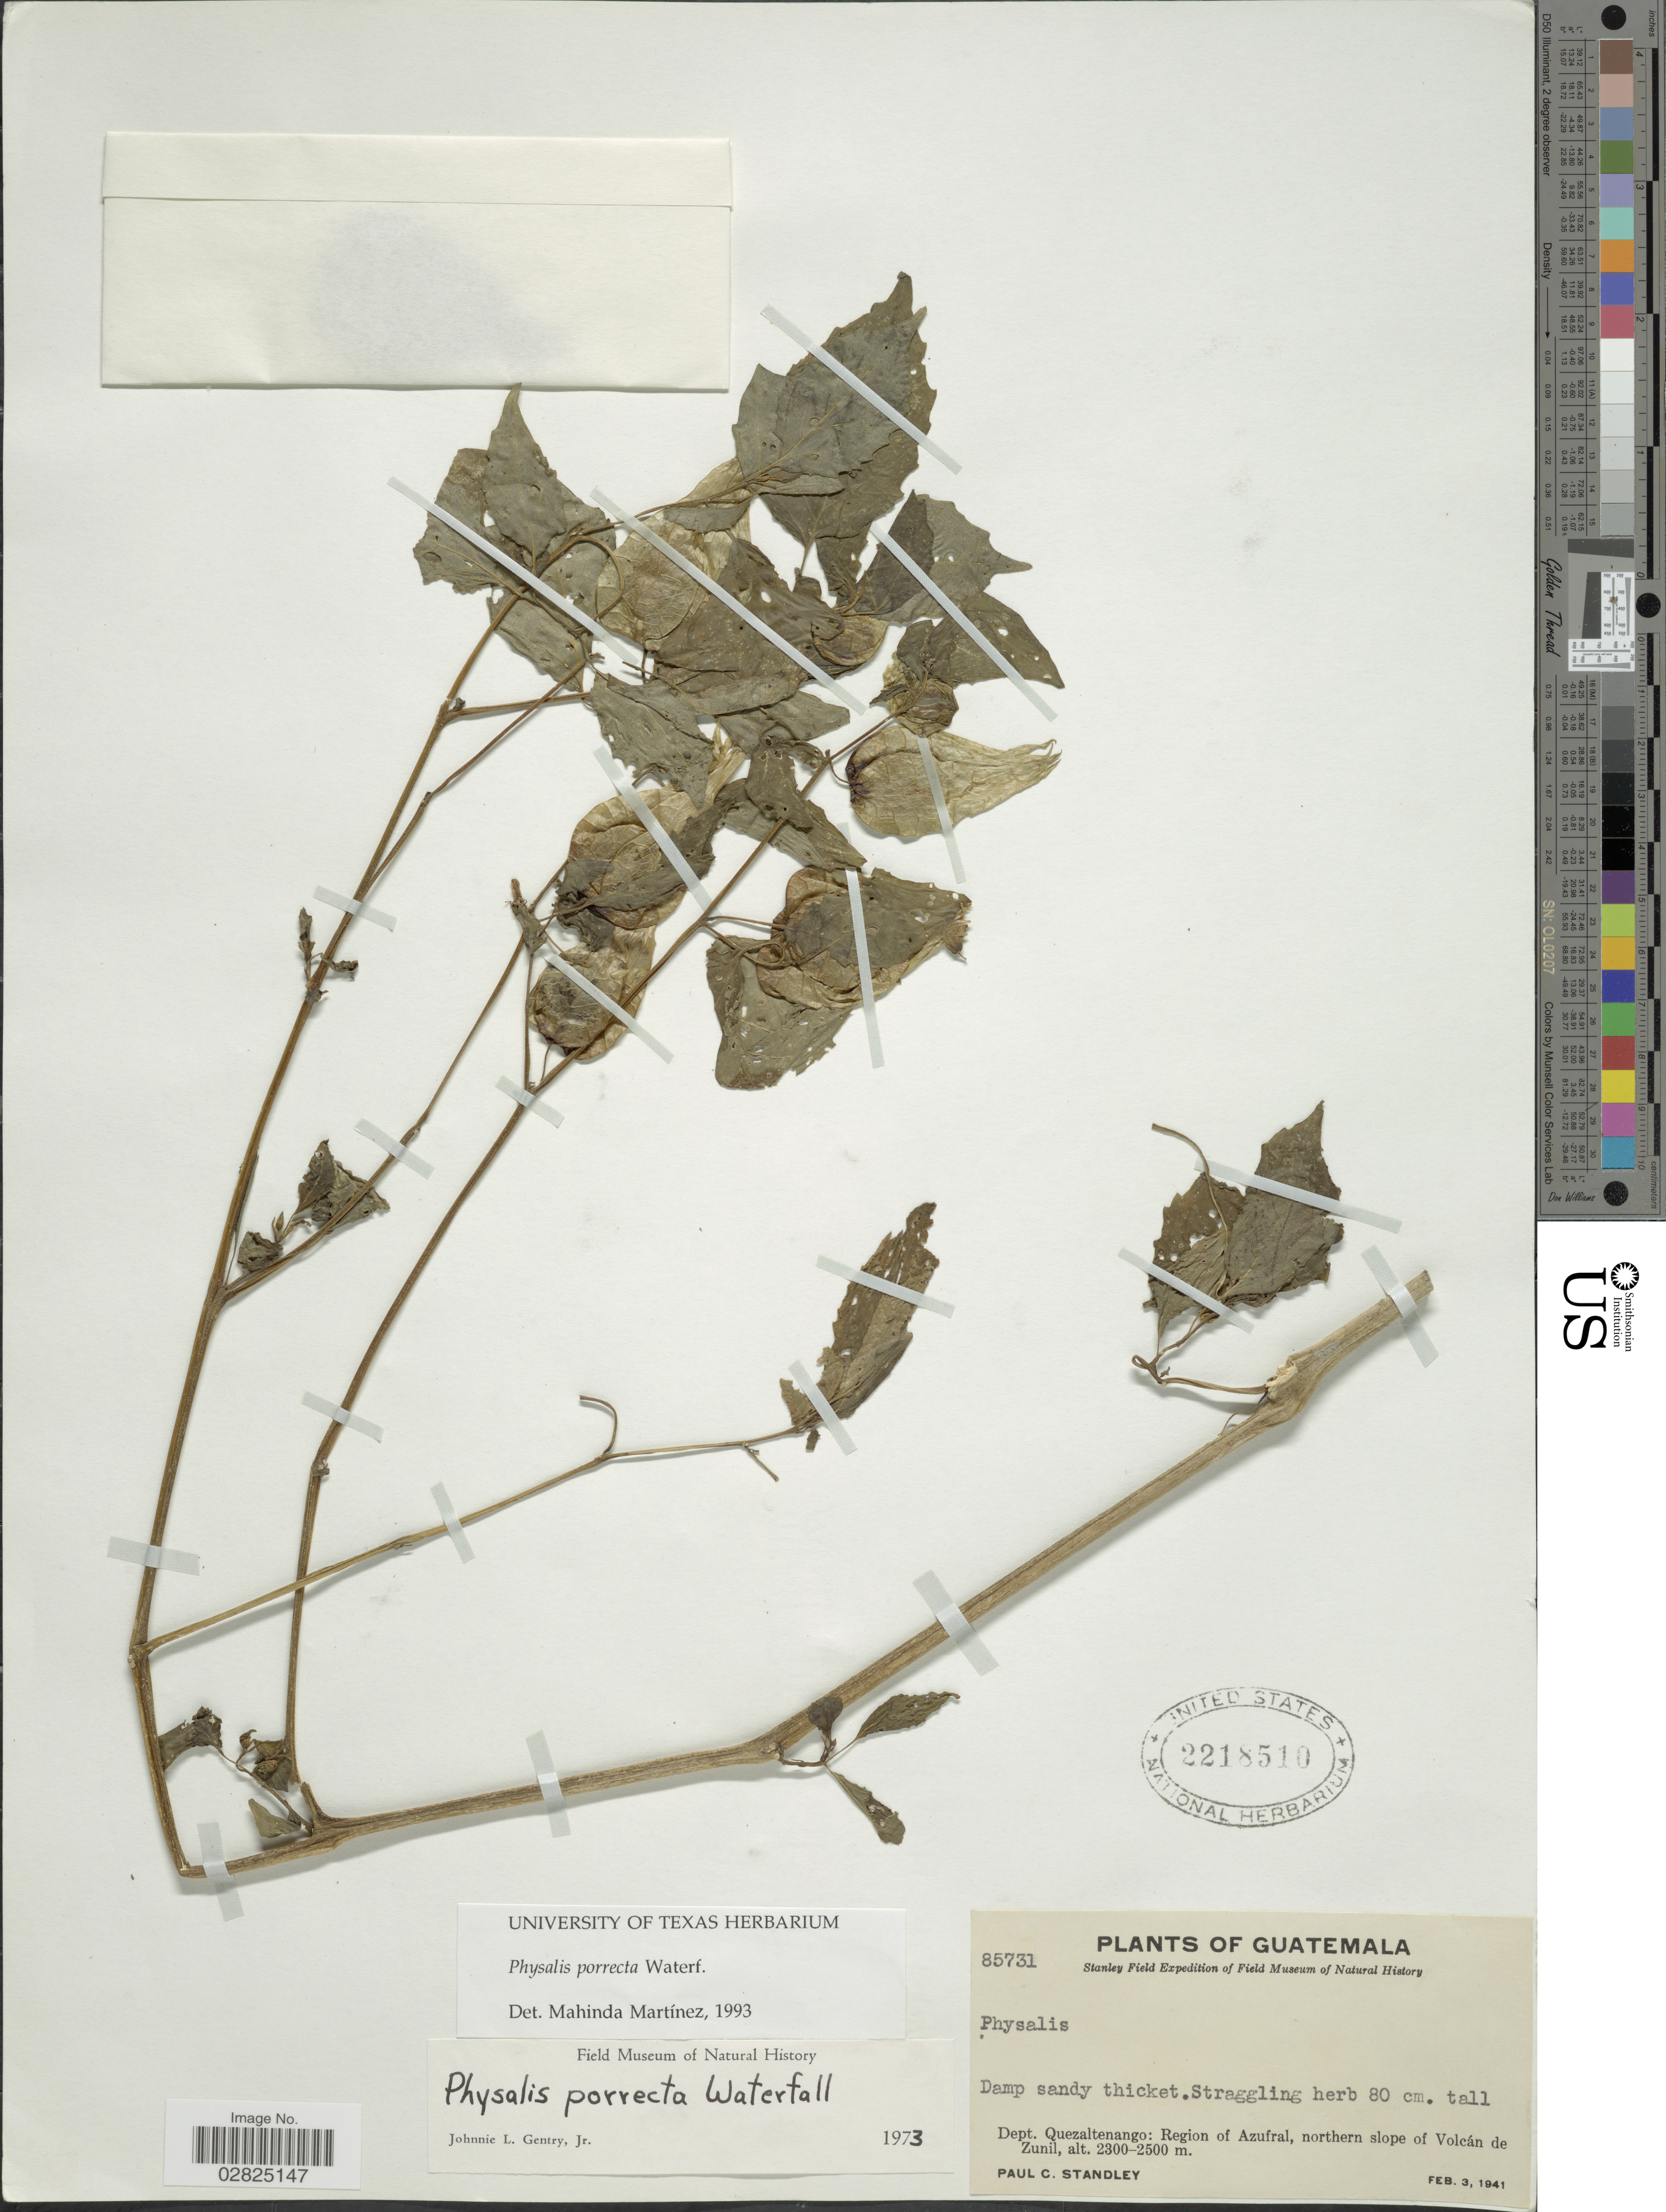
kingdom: Plantae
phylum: Tracheophyta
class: Magnoliopsida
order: Solanales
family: Solanaceae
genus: Physalis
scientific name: Physalis porrecta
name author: Waterf.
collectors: P. C. Standley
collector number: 85731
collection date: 1941-02-03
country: Guatemala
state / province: Quetzaltenango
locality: Dept. Quezaltenango: Region of Azufral, northern slope of Volcán de Zunil.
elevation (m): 2300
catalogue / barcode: US 2218510